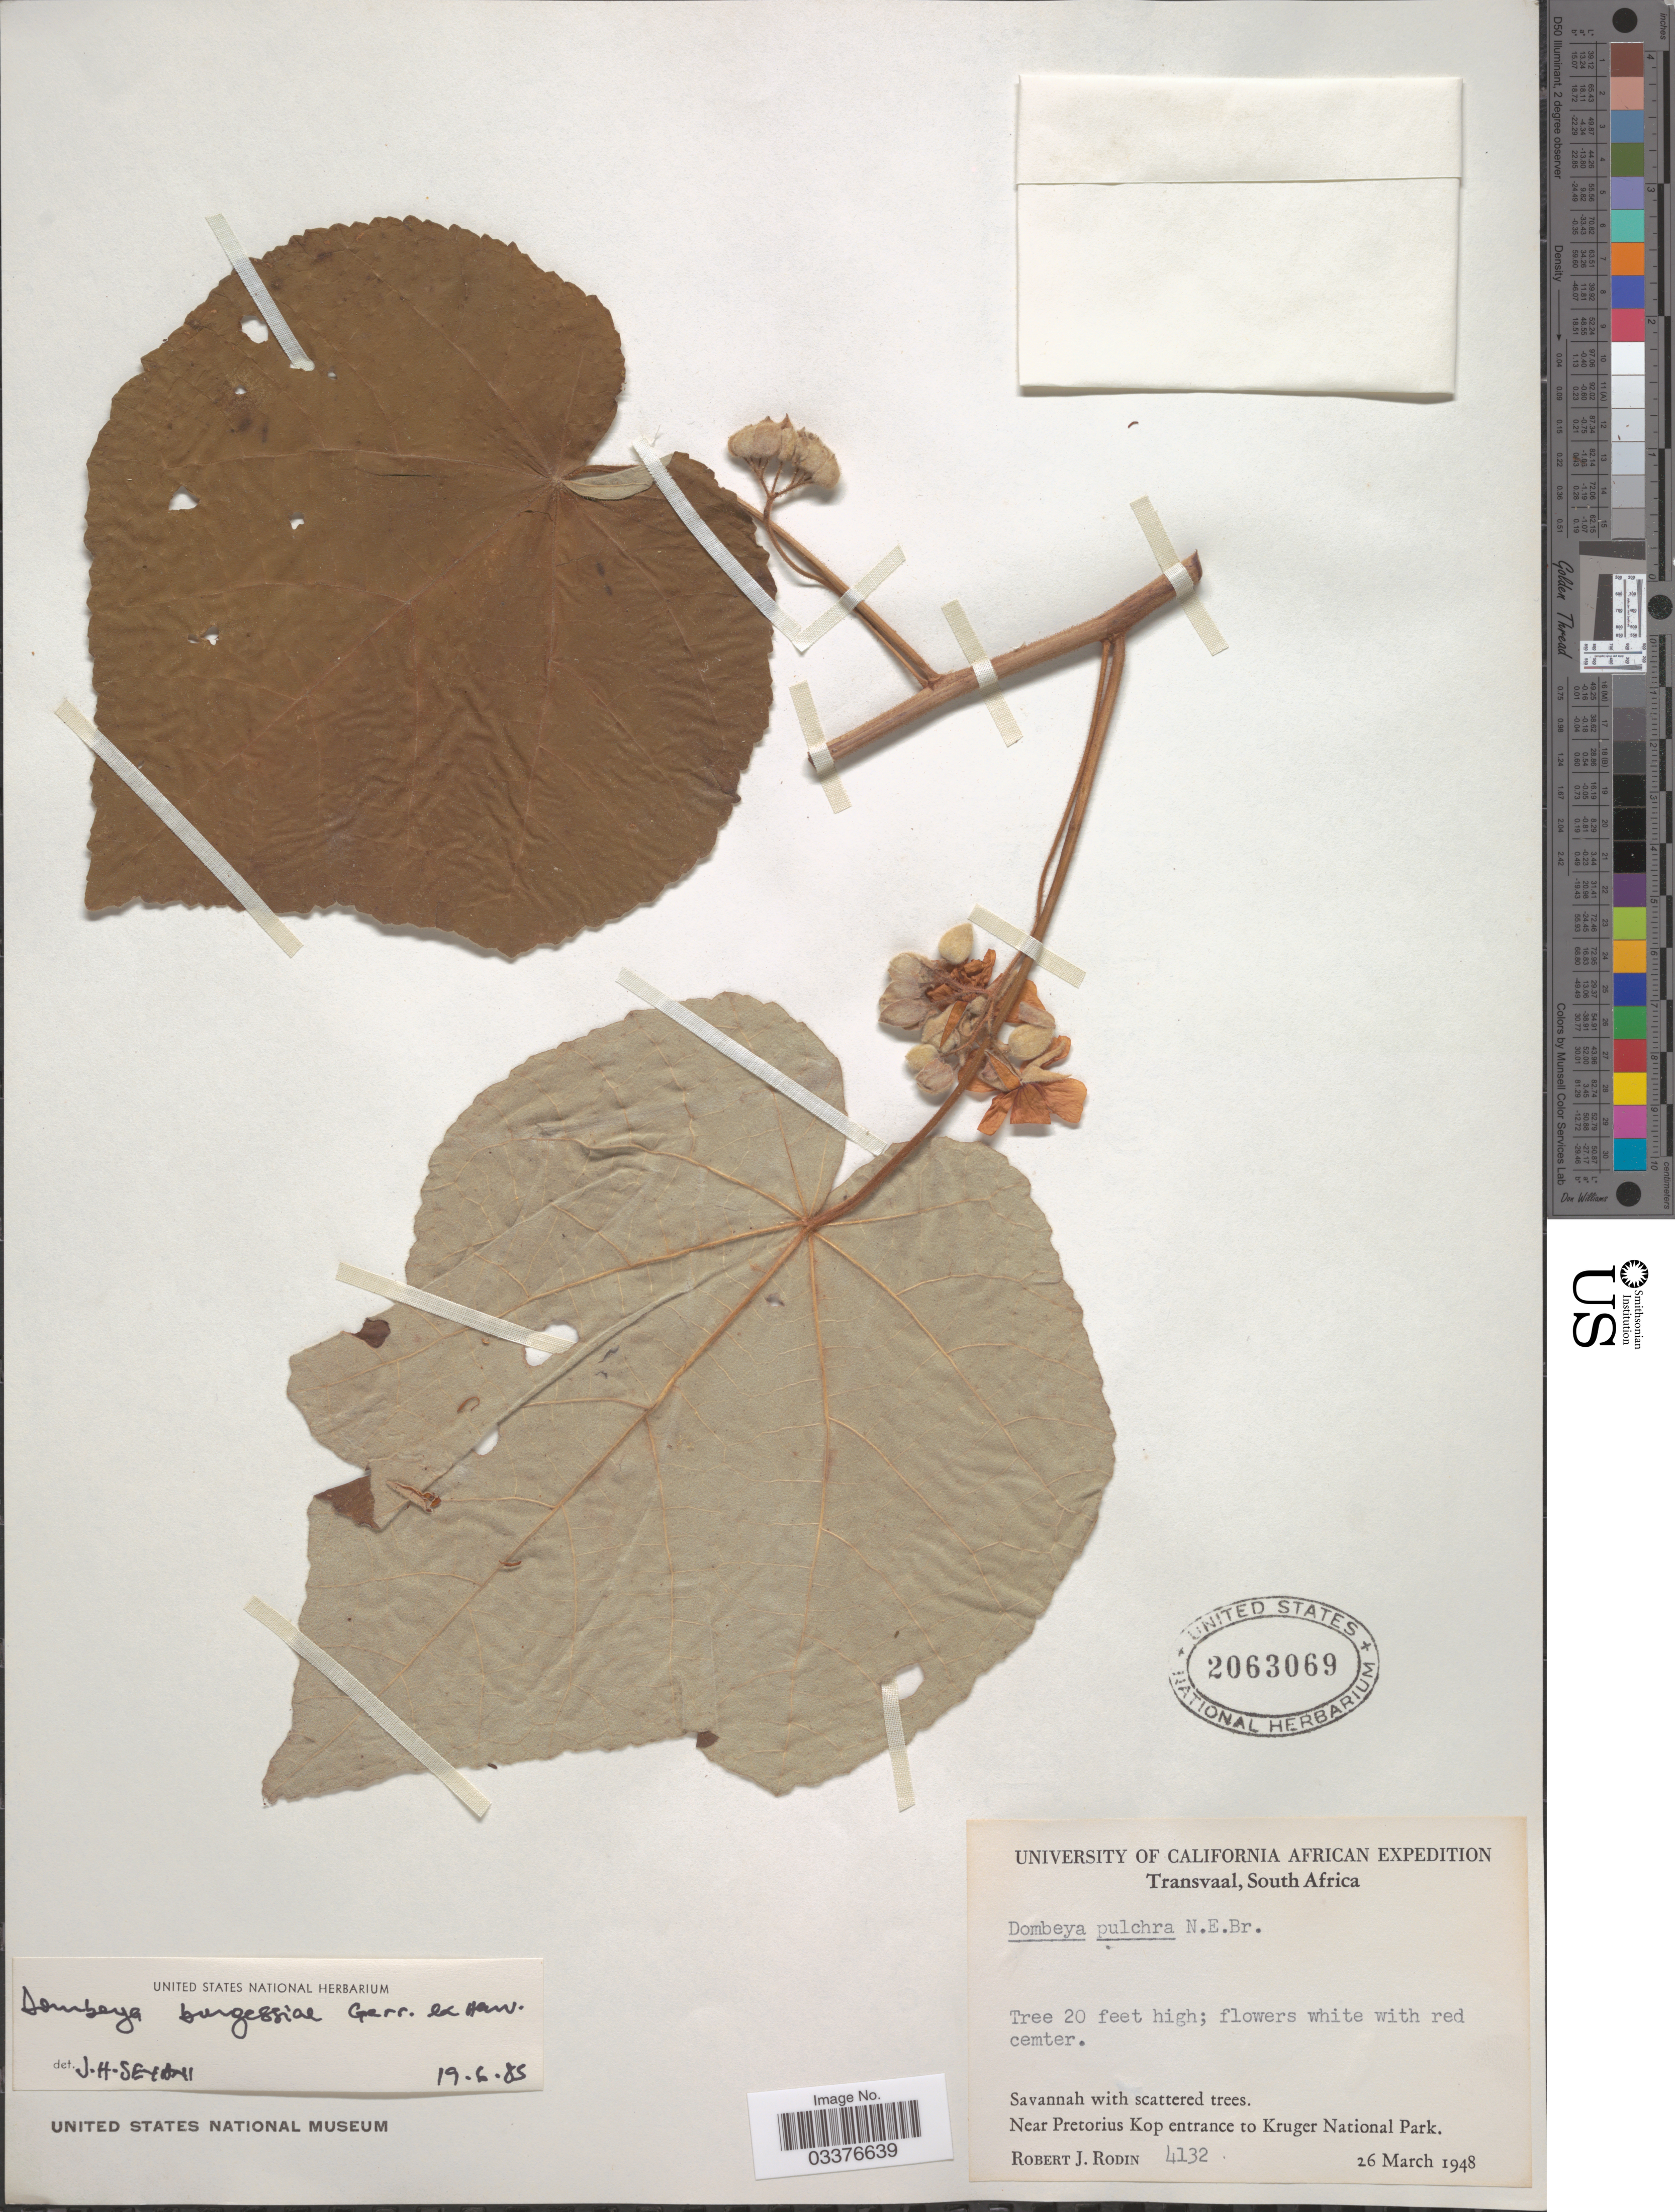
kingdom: Plantae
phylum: Tracheophyta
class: Magnoliopsida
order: Malvales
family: Malvaceae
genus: Dombeya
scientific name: Dombeya burgessiae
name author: Gerrard ex Harv.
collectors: R. J. Rodin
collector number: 4132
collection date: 1948-03-26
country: South Africa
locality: Transvaal. Near Pretorius Kop entrance to Kruger National Park.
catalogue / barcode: US 2063069